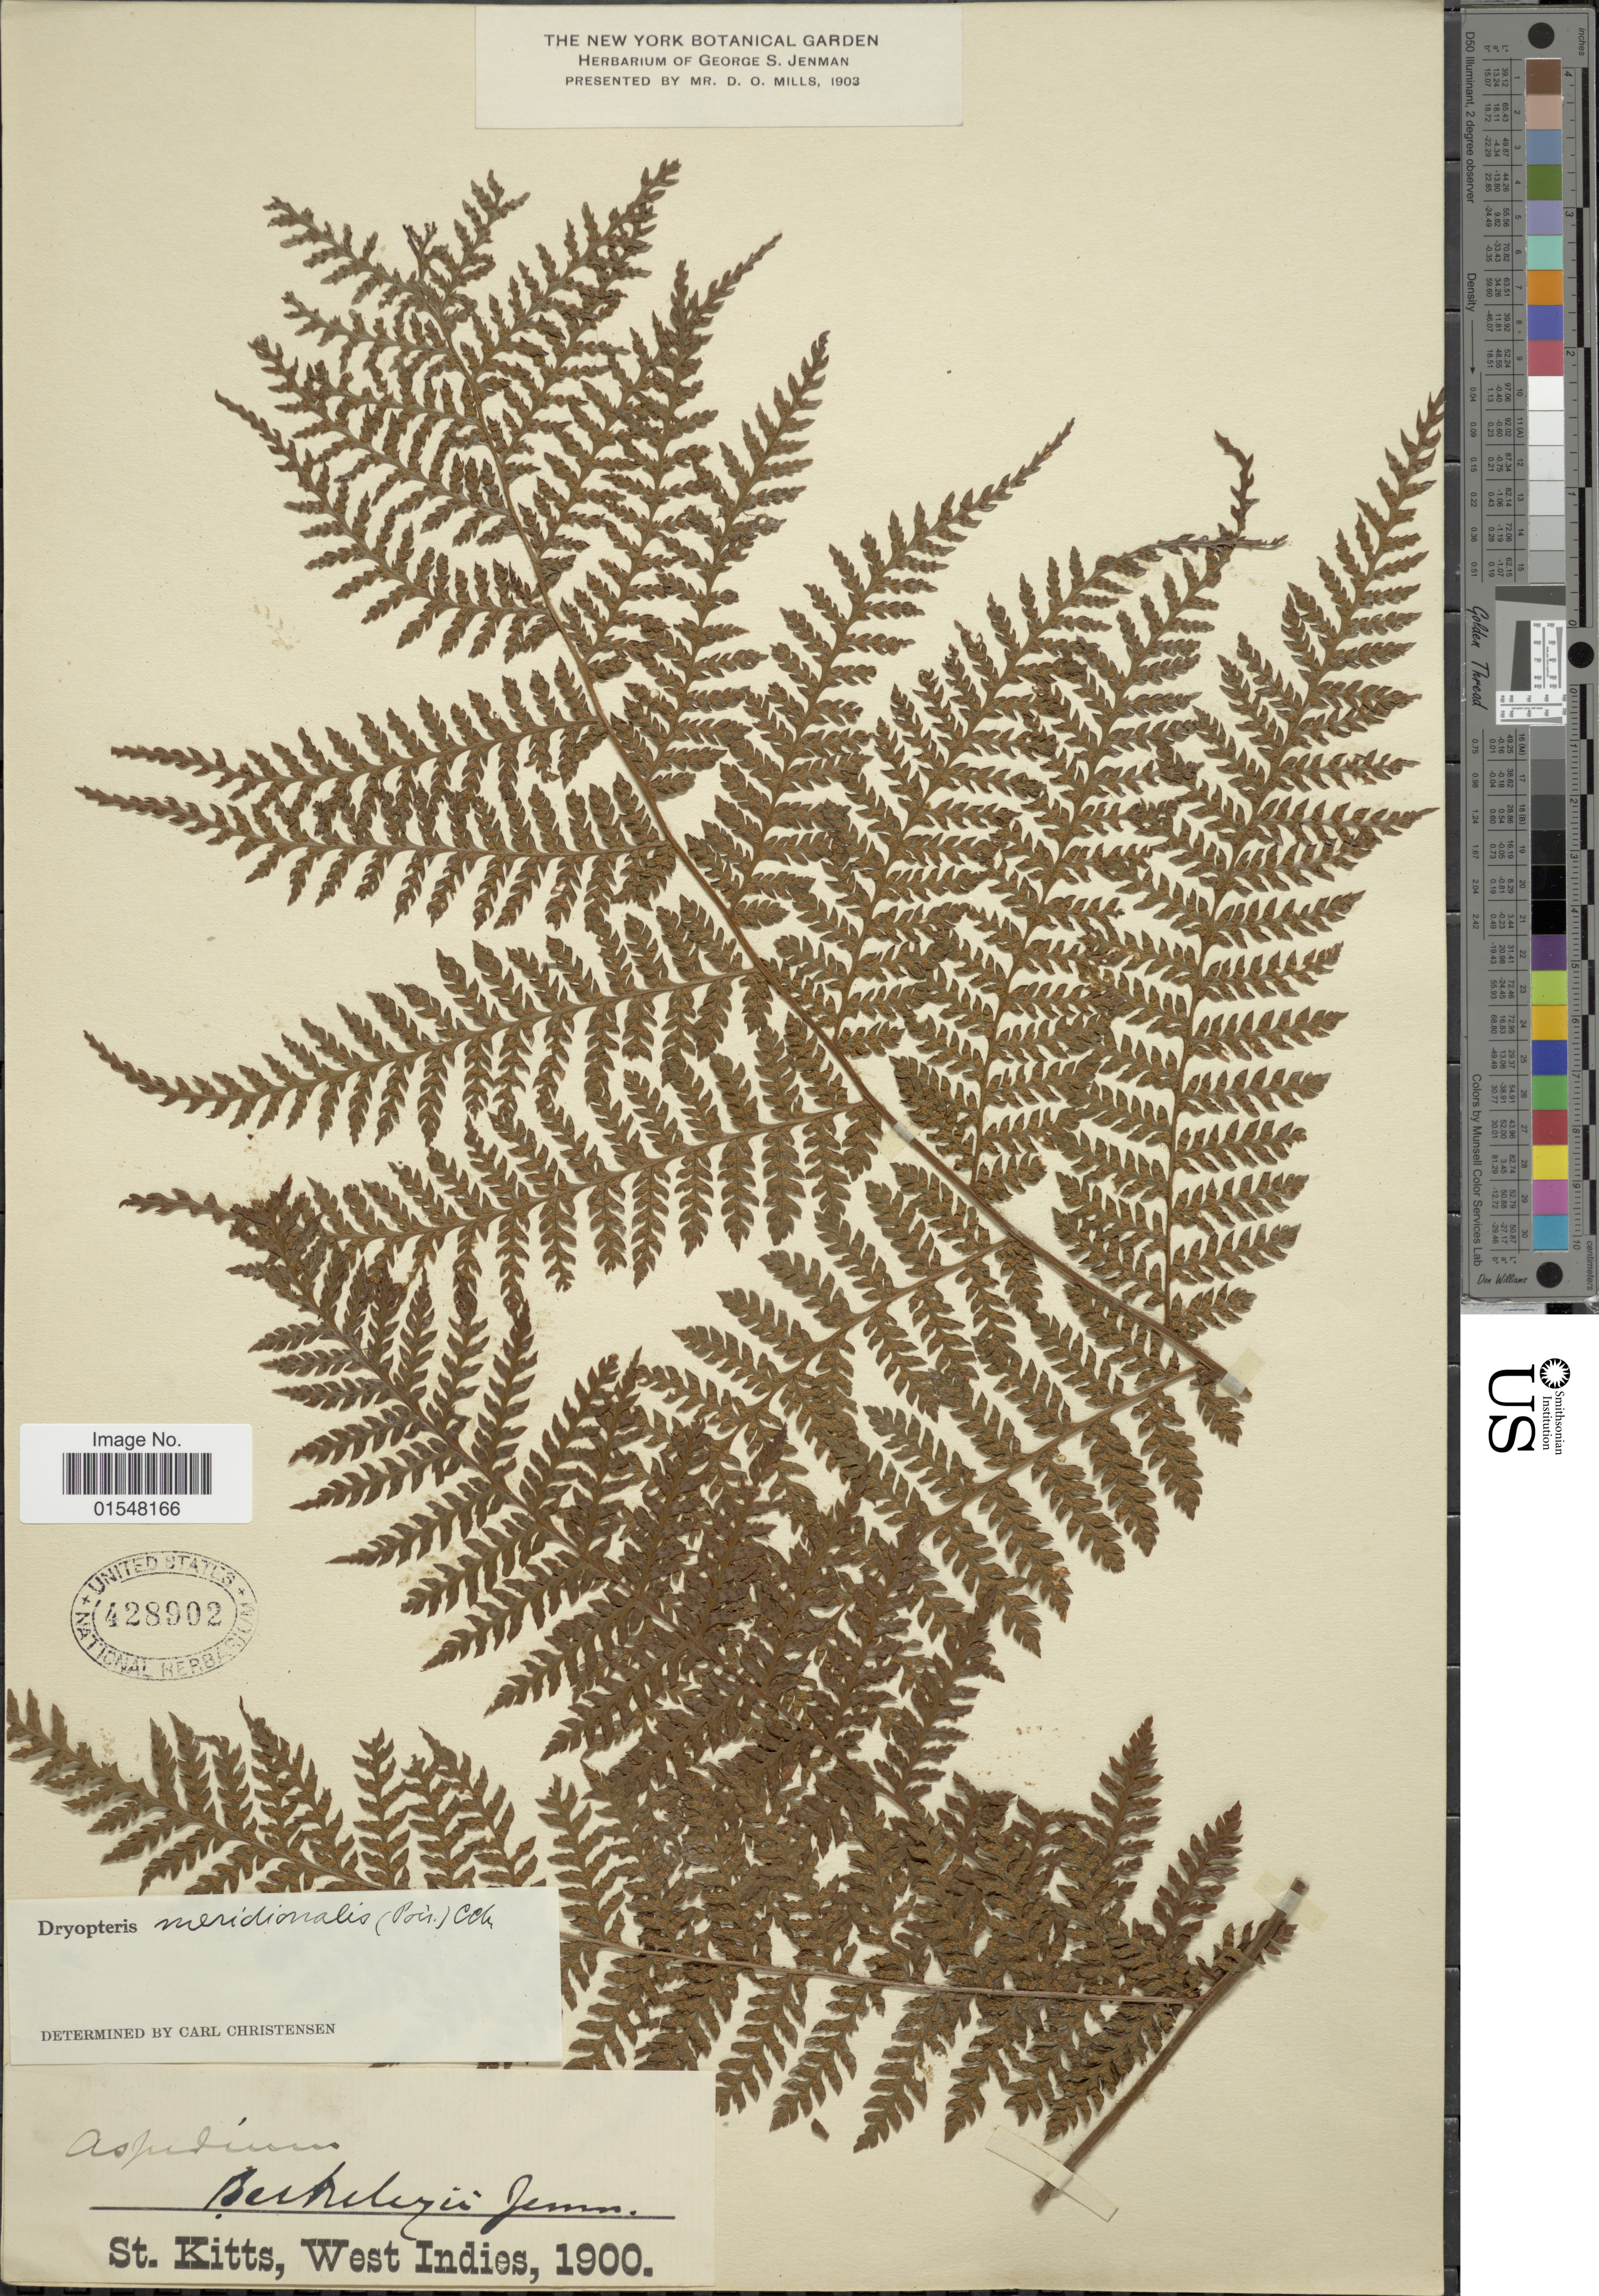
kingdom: Plantae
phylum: Tracheophyta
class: Polypodiopsida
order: Polypodiales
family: Dryopteridaceae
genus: Ctenitis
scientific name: Ctenitis meridionalis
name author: (Poir.) Ching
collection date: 1900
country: St. Christopher-Nevis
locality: St. Kitts, West Indies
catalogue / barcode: US 428902